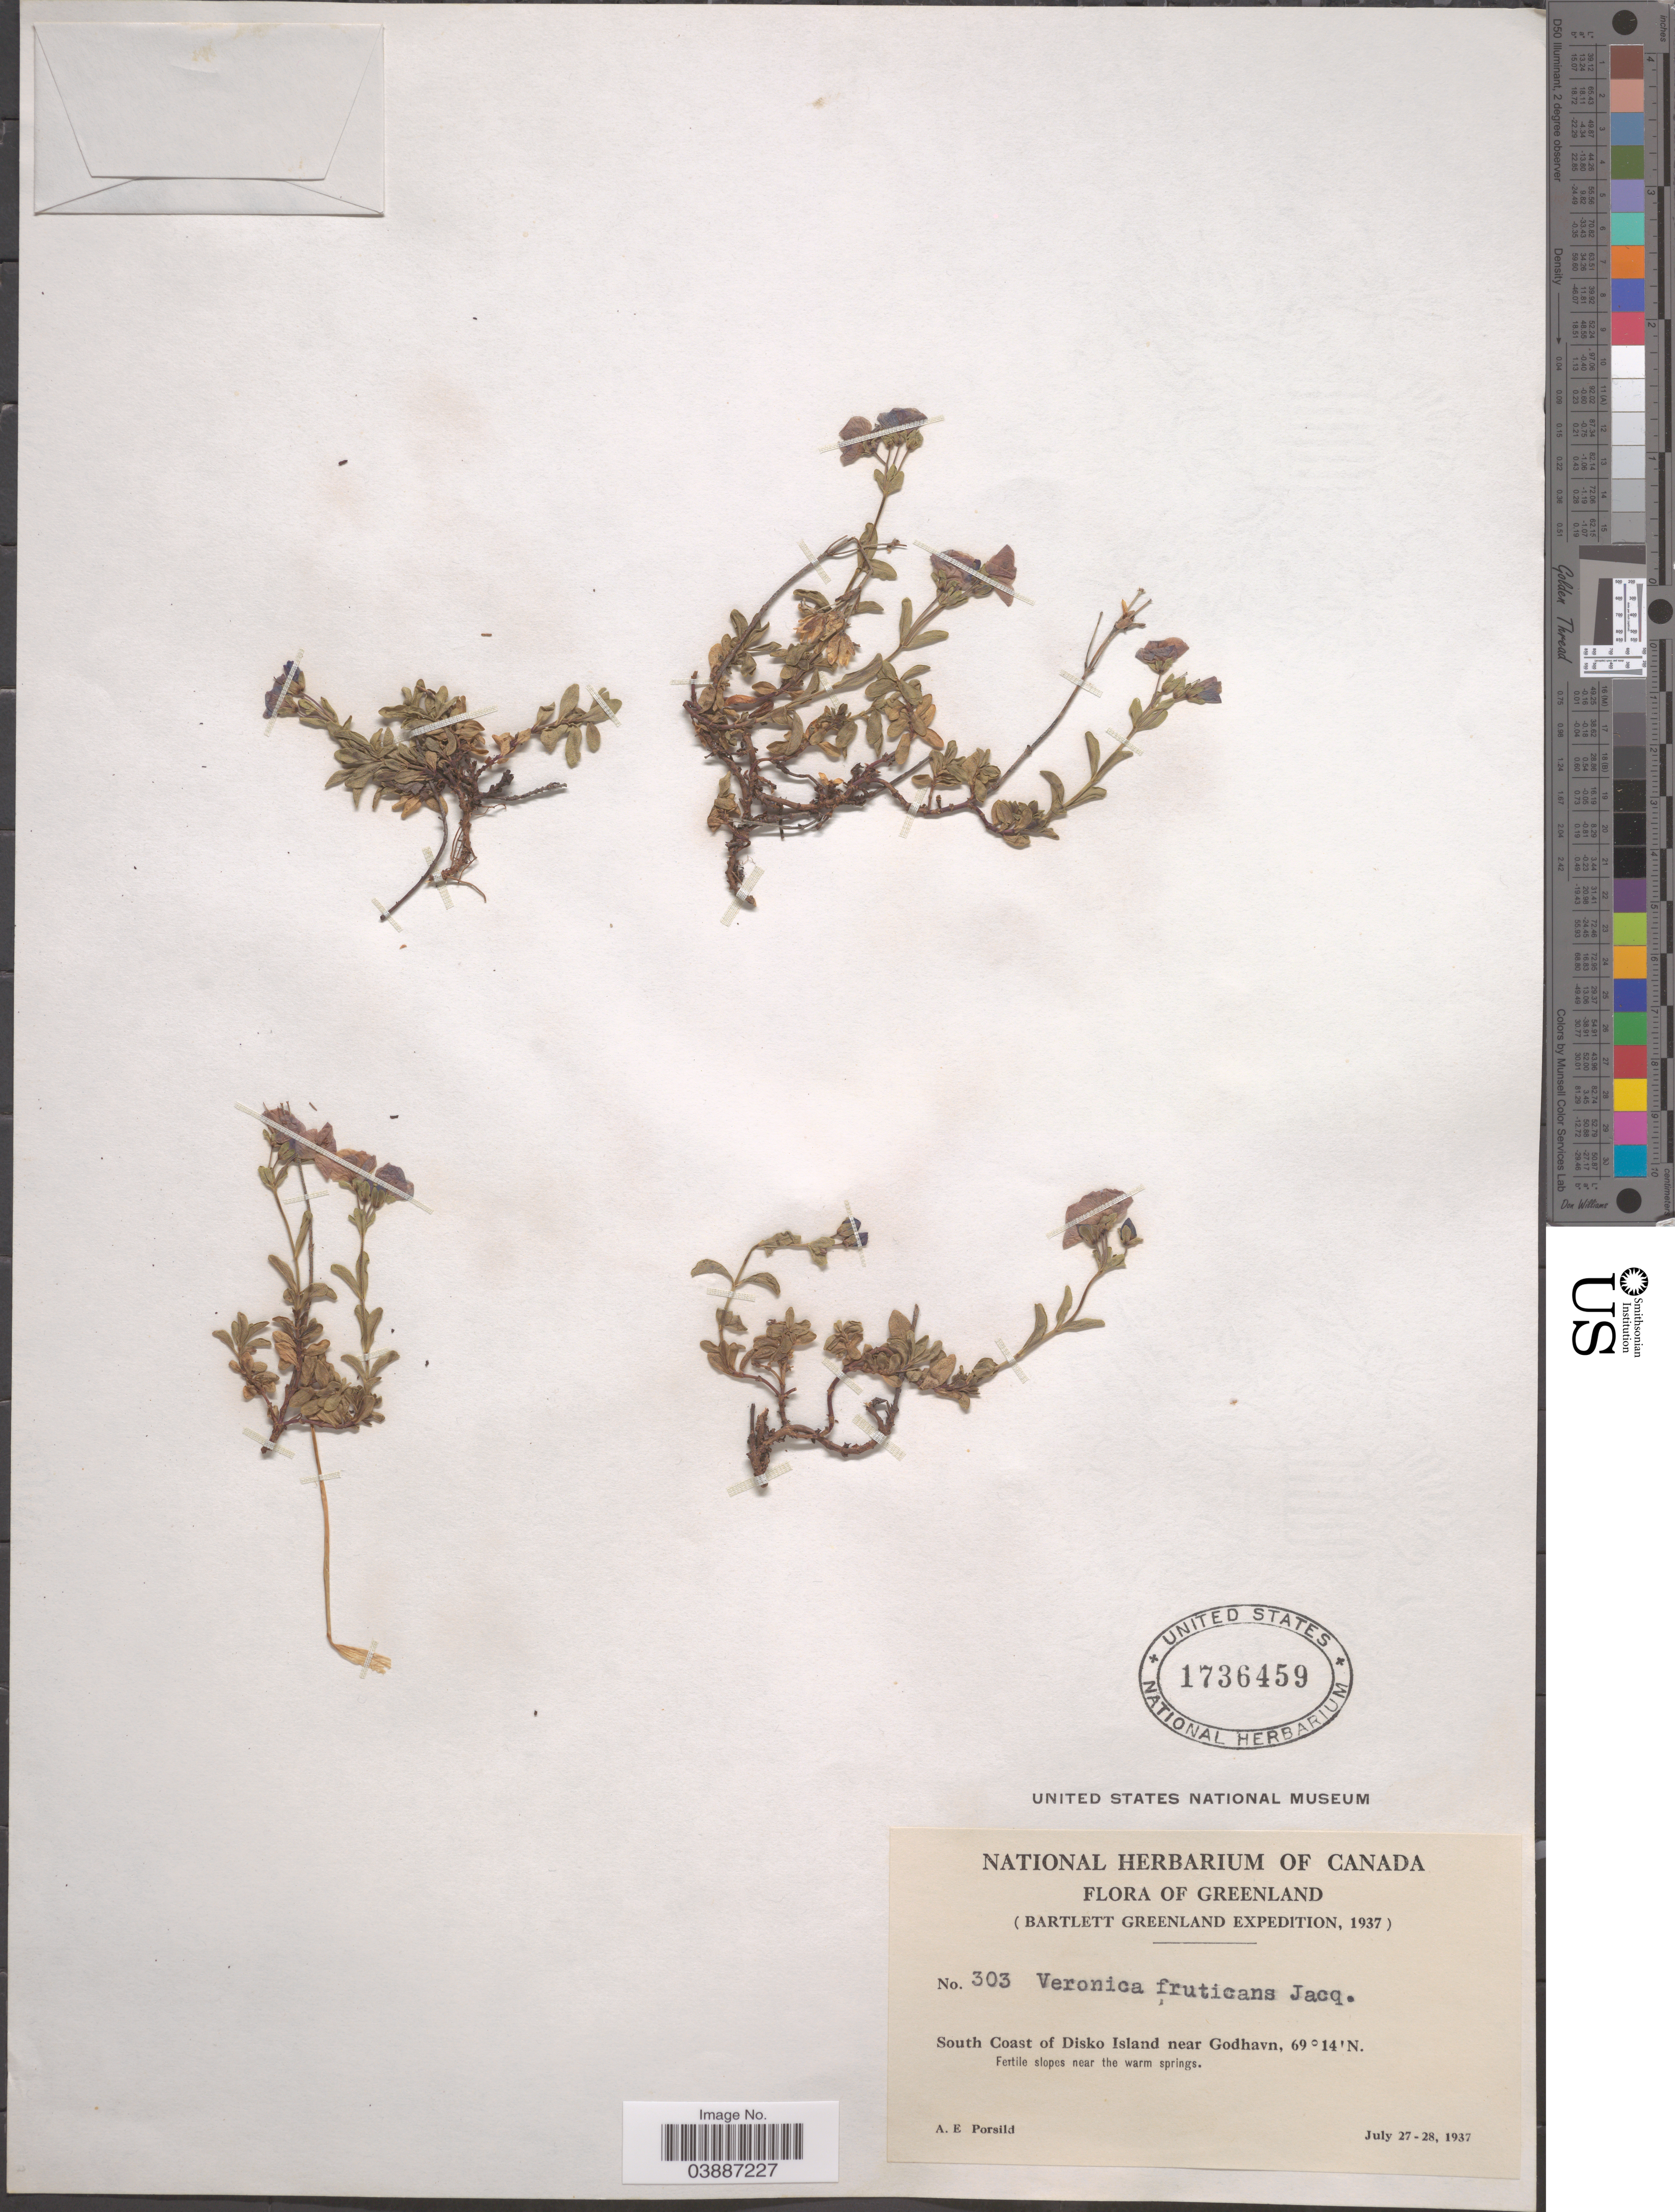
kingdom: Plantae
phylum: Tracheophyta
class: Magnoliopsida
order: Lamiales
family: Plantaginaceae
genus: Veronica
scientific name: Veronica fruticans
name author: Jacq.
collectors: A. E. Porsild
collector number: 303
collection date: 1937-07-27/1937-07-28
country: Greenland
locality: South Coast of Disko Island near Godhavn.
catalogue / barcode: US 1736459